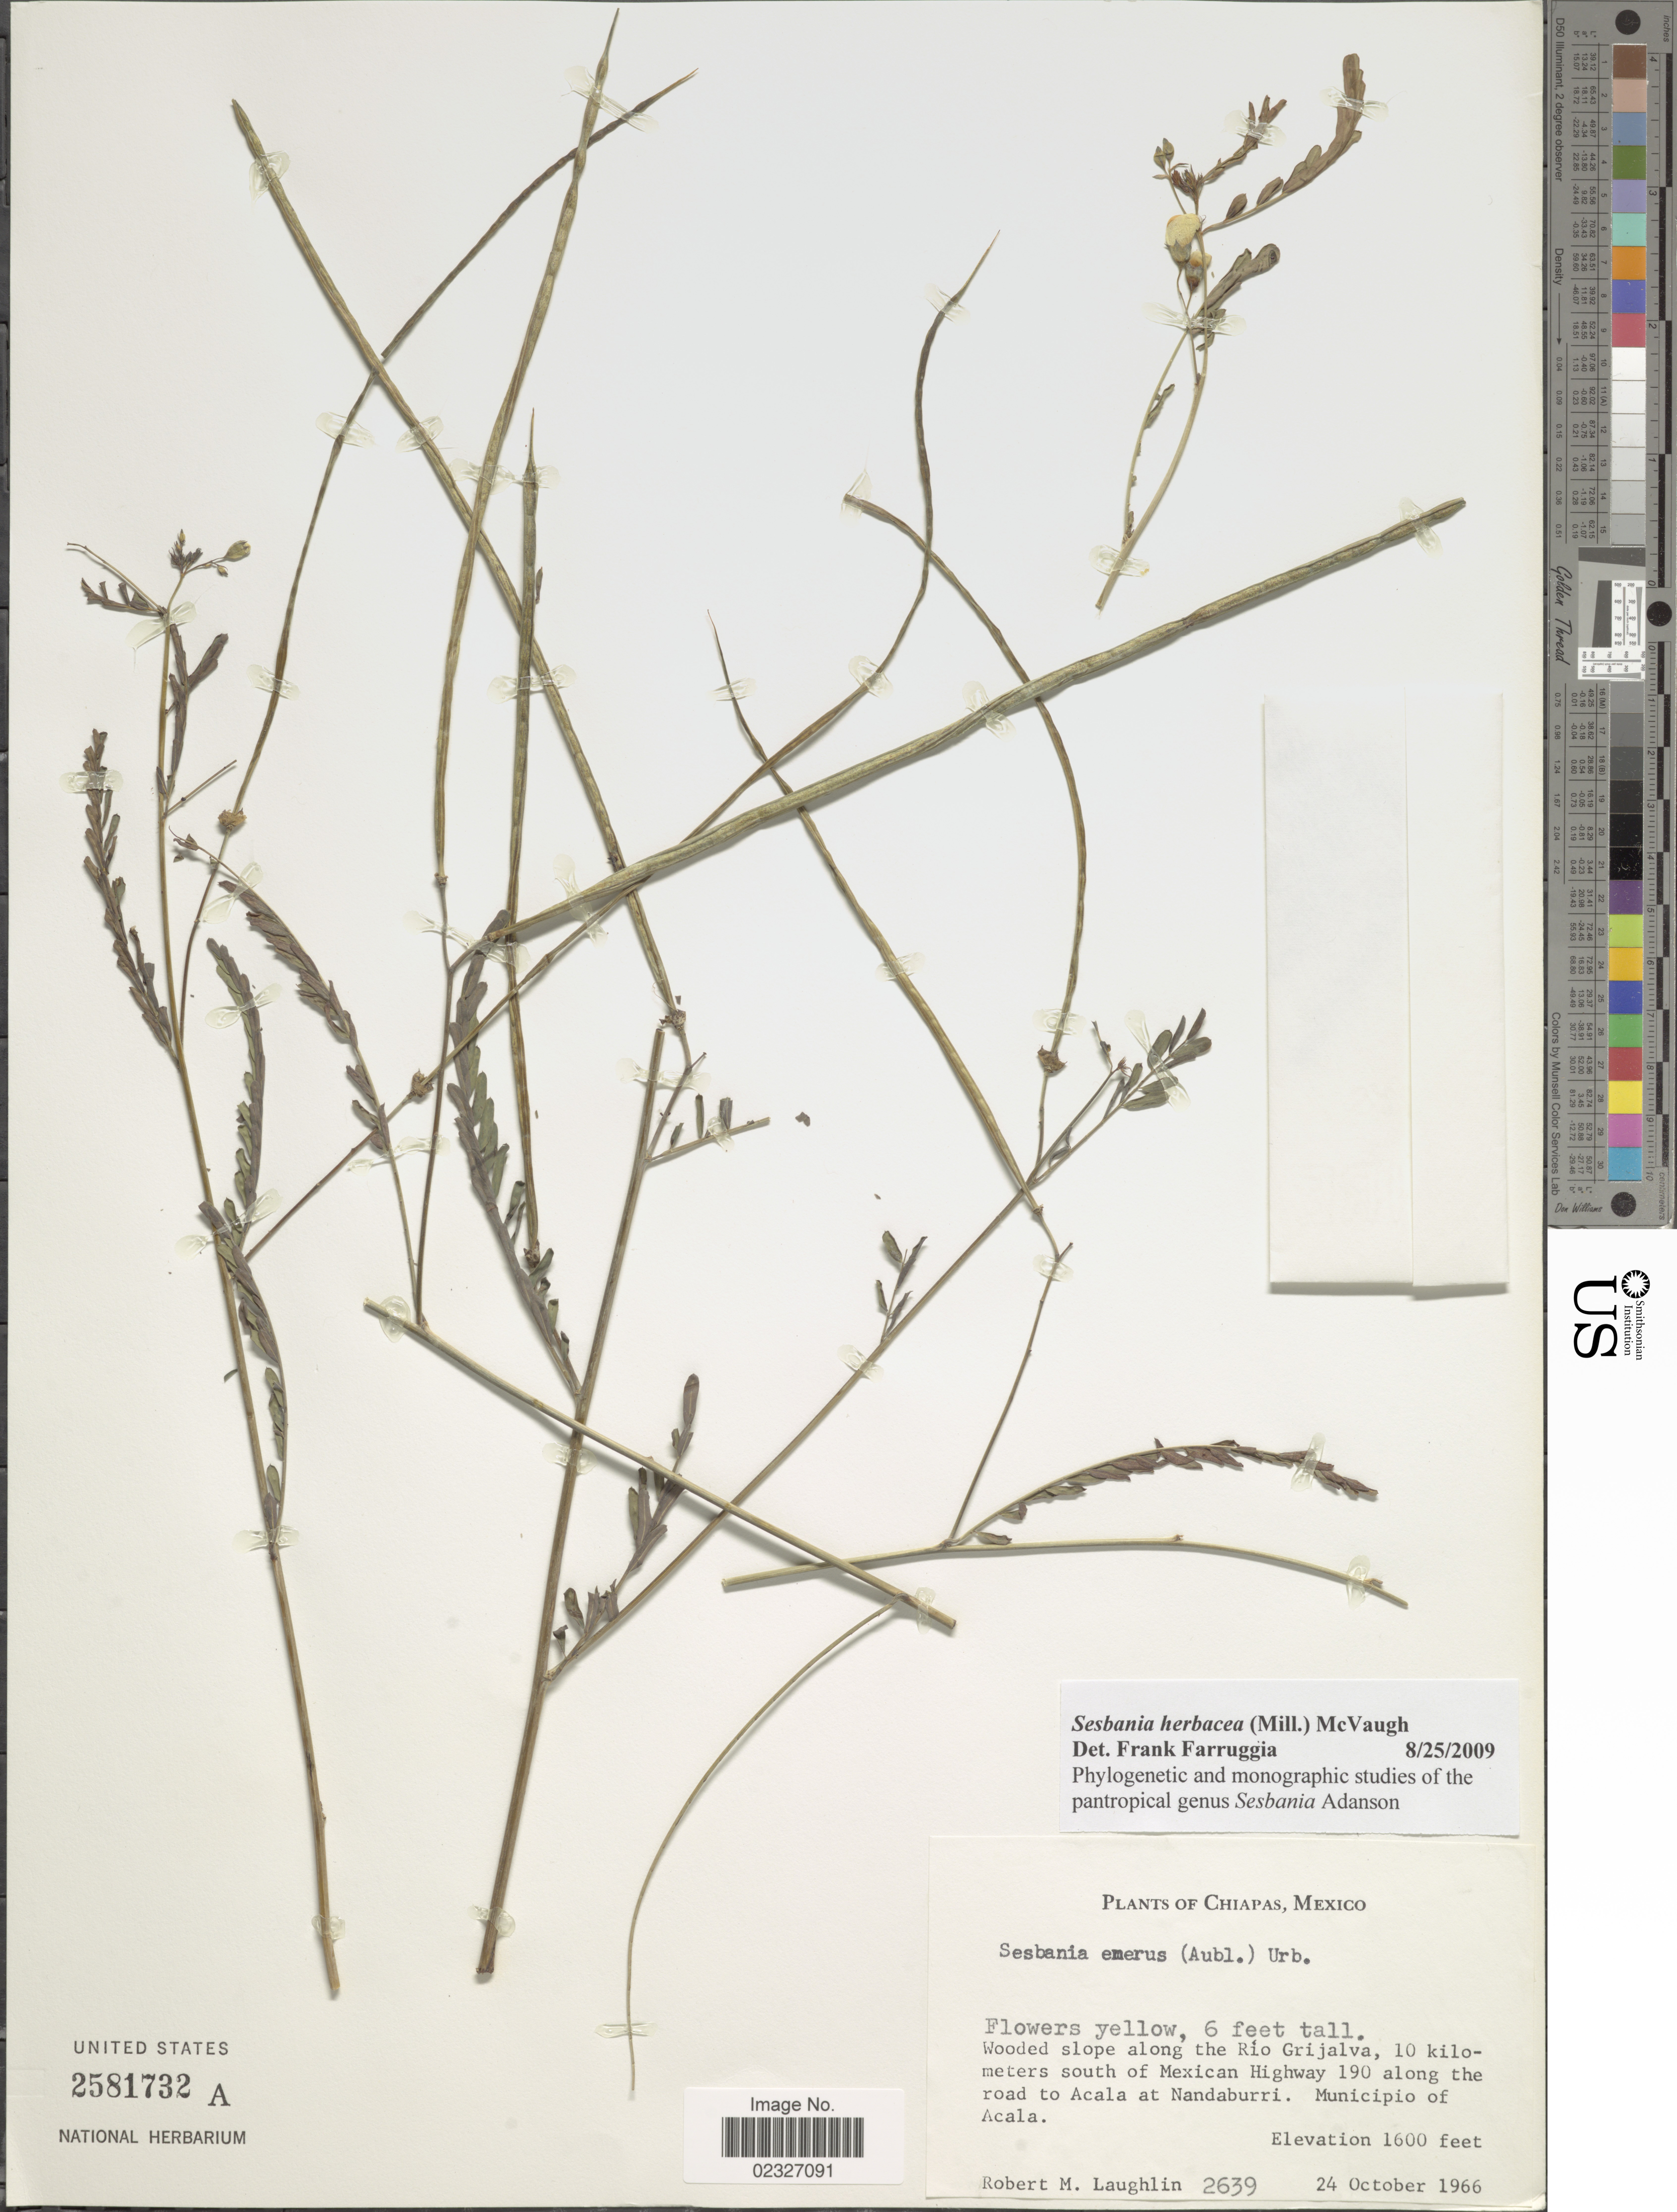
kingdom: Plantae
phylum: Tracheophyta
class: Magnoliopsida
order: Fabales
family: Fabaceae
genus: Sesbania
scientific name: Sesbania herbacea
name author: (Mill.) McVaugh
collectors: R. M. Laughlin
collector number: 2639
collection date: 1966-10-24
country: Mexico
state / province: Chiapas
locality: Wooded slope along the Río Grijalva, 10 kilometers south of Mexican Highway 190 along the road to Acala at Nandaburri. Municipio of Acala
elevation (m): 488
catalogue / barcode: US 2581732A